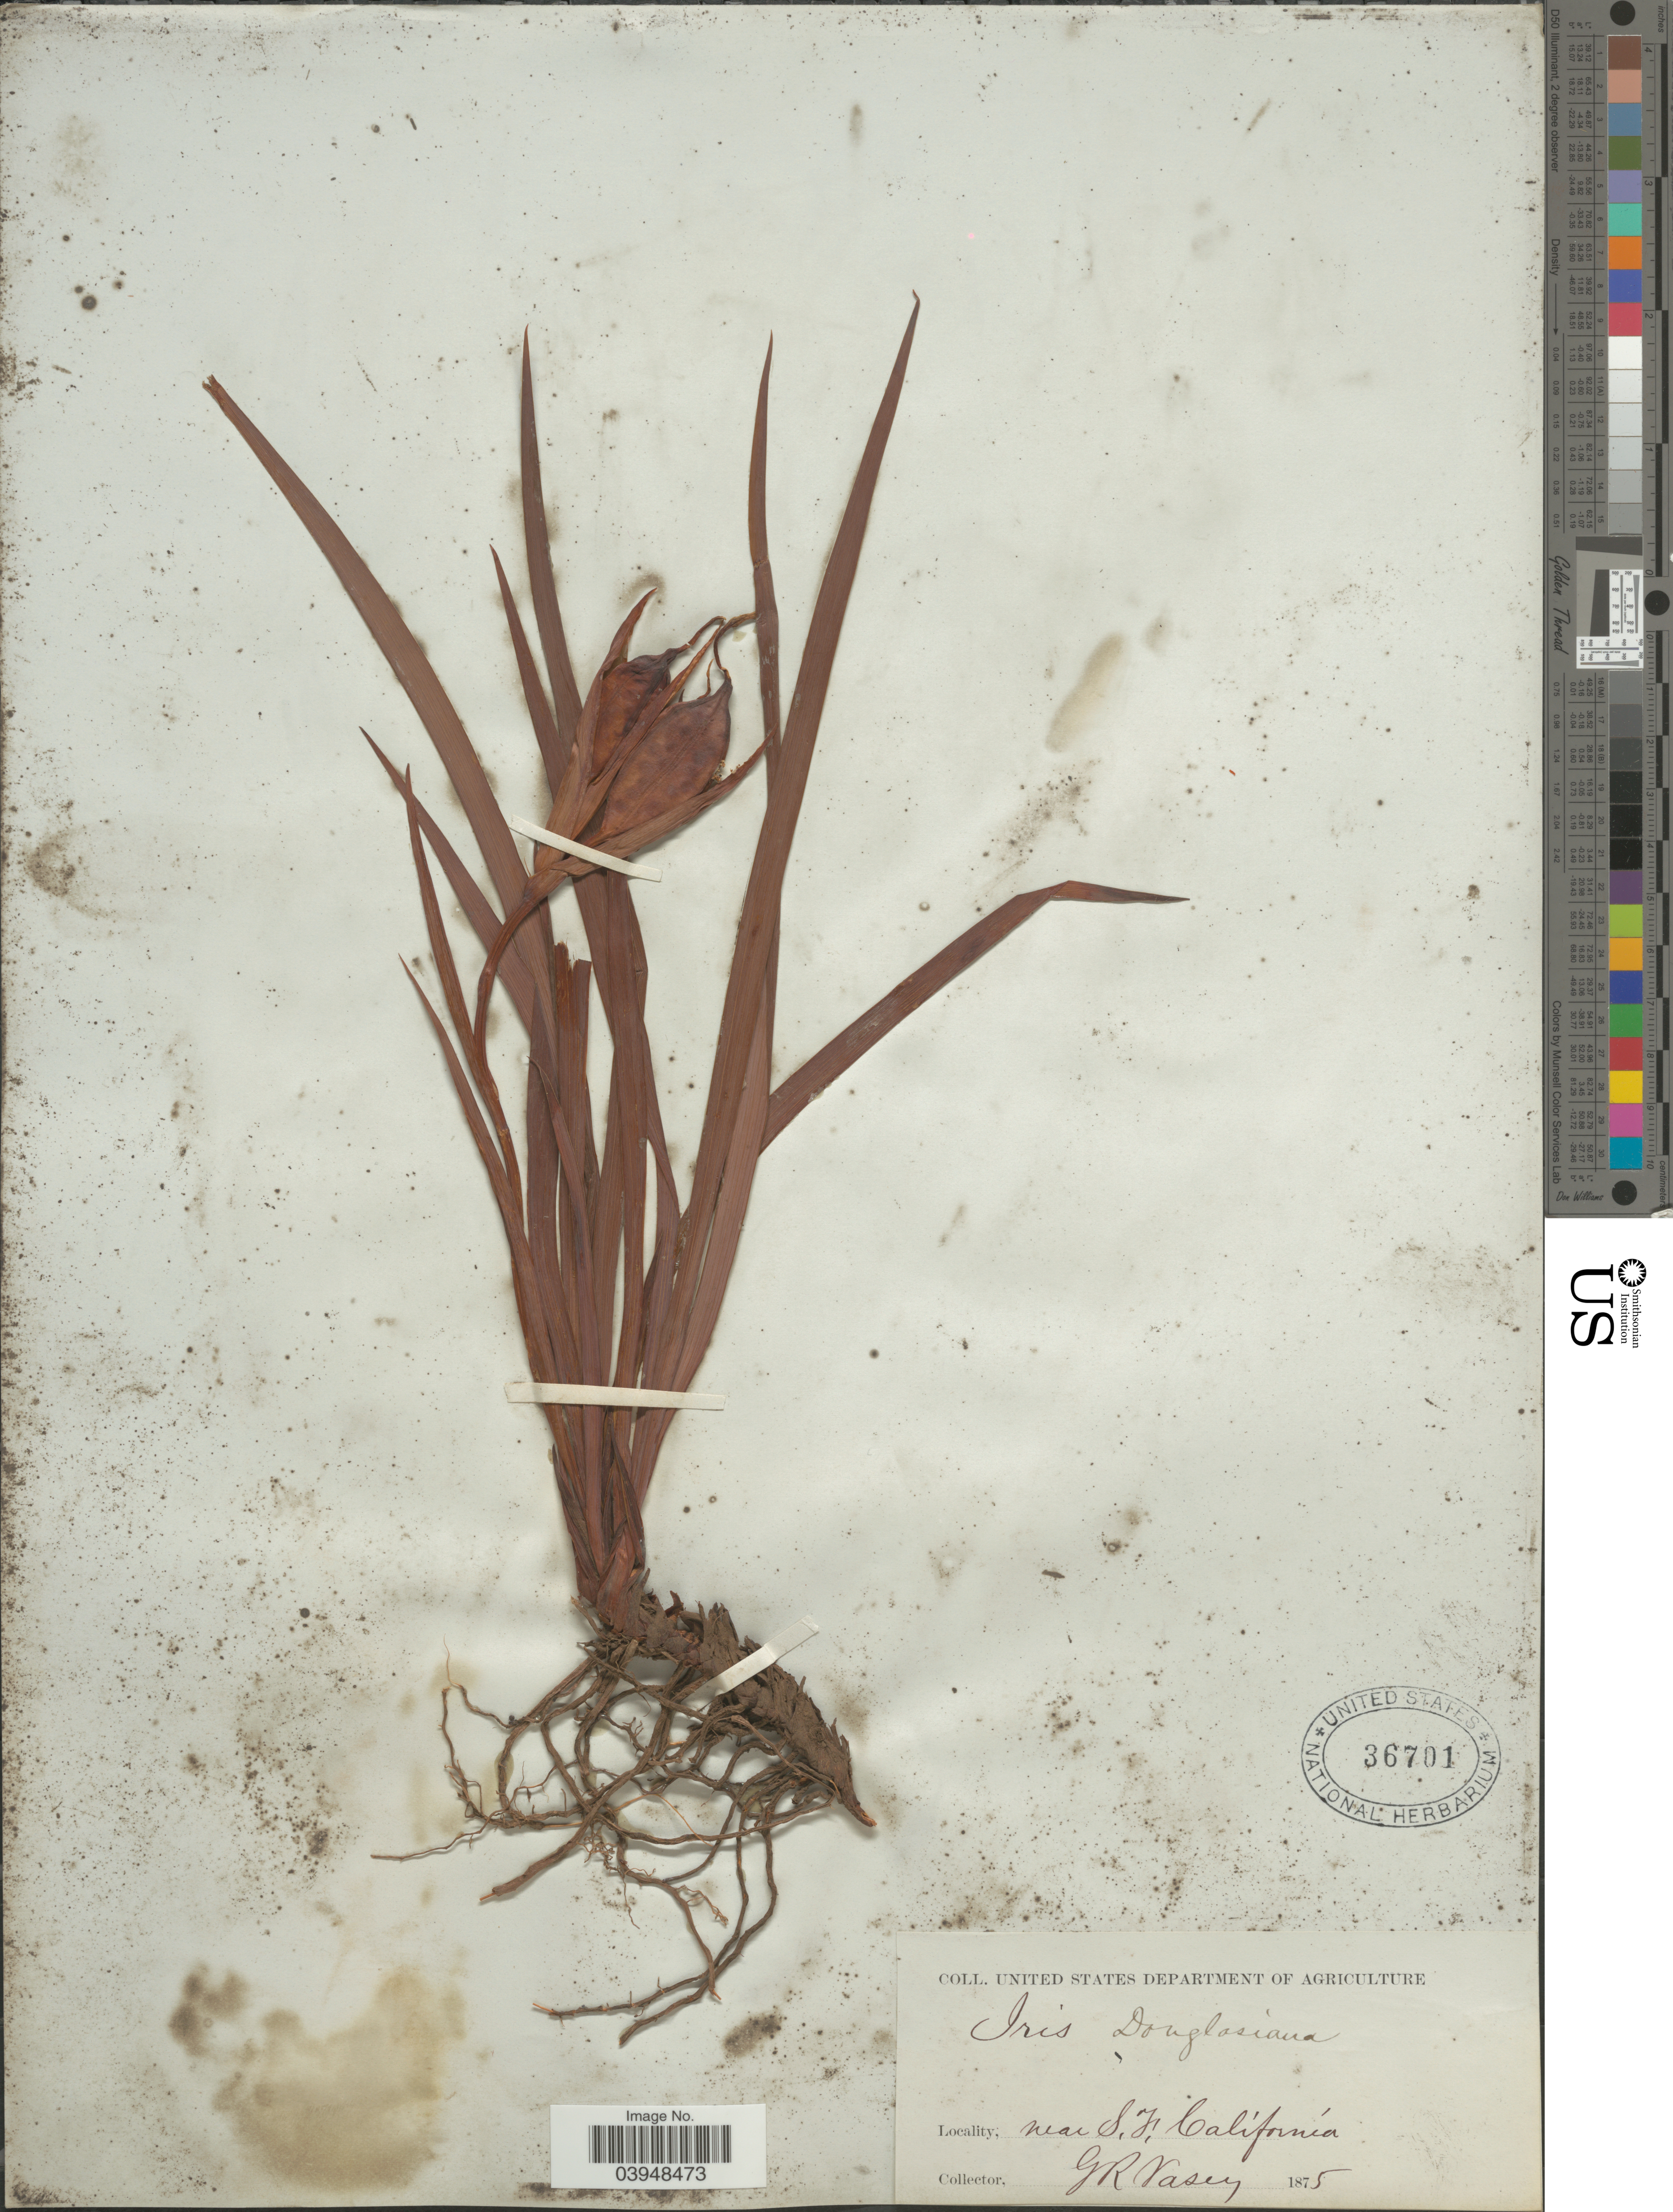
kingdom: Plantae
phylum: Tracheophyta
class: Liliopsida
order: Asparagales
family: Iridaceae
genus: Iris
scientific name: Iris douglasiana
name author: Herb.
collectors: G. R. Vasey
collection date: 1875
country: United States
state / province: California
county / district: San Francisco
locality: Near S.F. California.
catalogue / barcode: US 36701